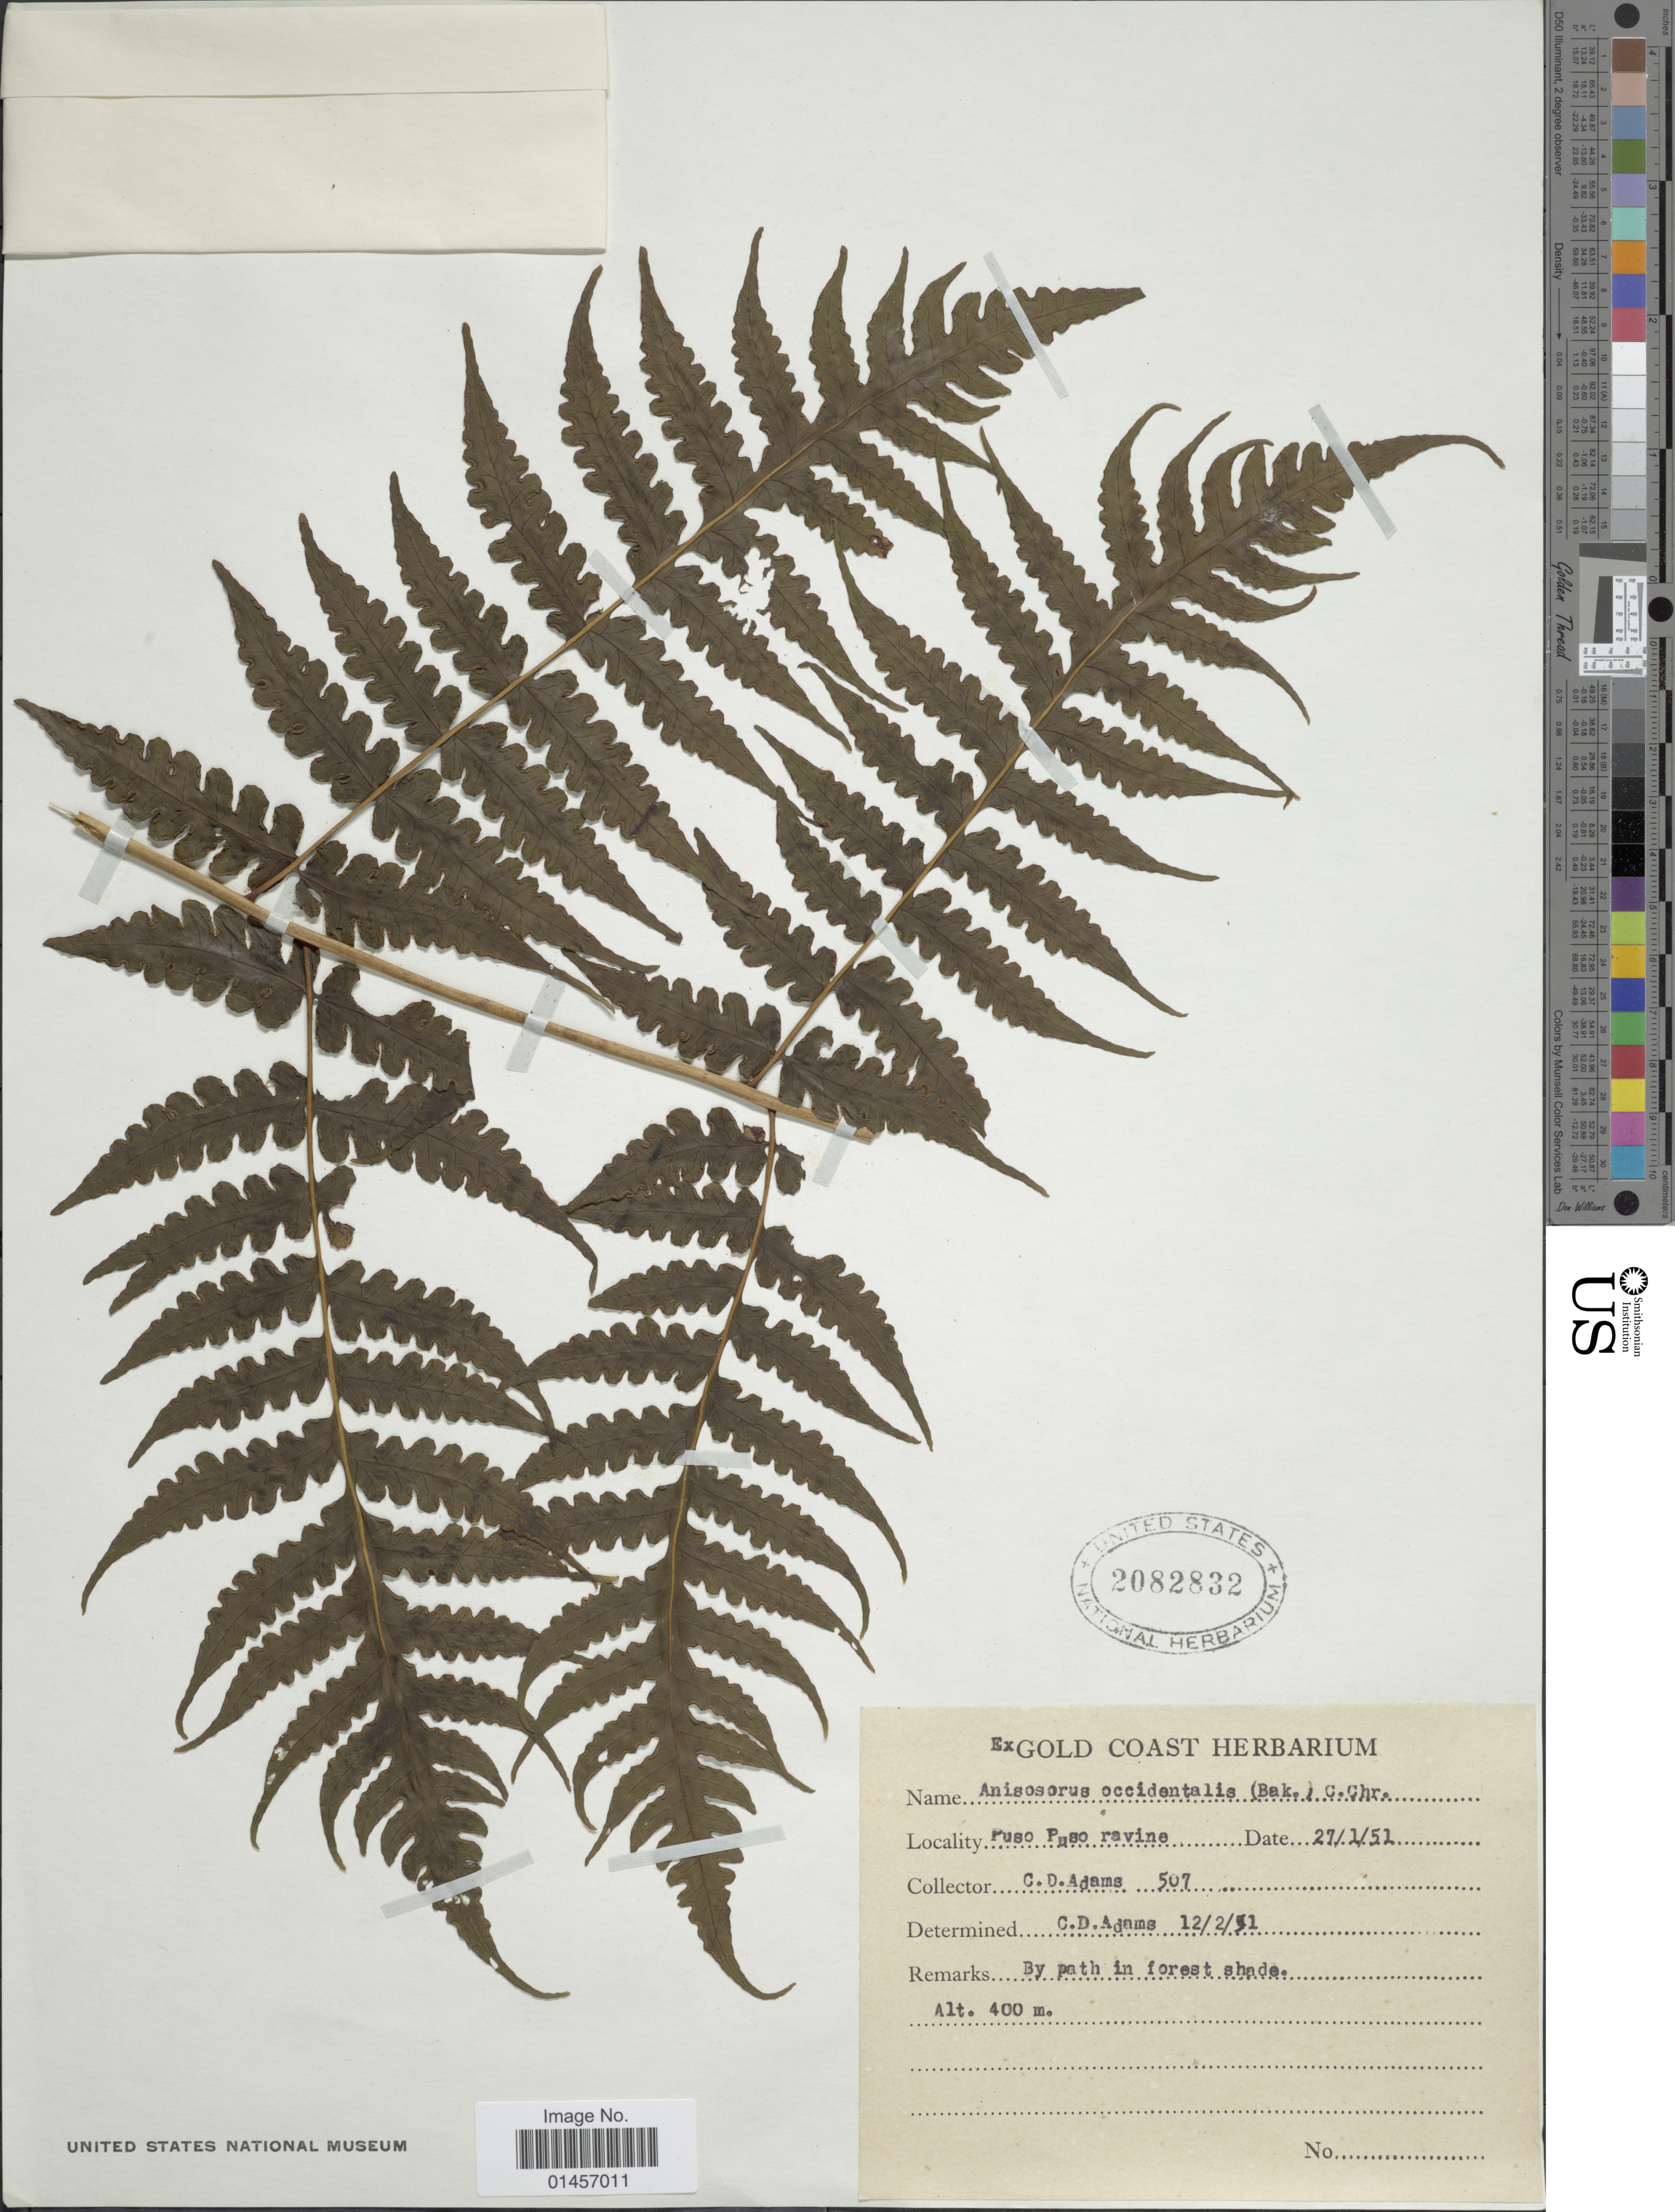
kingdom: Plantae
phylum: Tracheophyta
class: Polypodiopsida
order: Polypodiales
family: Lonchitidaceae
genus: Lonchitis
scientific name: Lonchitis occidentalis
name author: Baker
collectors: C. D. Adams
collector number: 507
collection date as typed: Transcribed d/m/y: 21/7/52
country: Ghana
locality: Puso Puso Ravine.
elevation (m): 400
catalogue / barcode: US 2082832